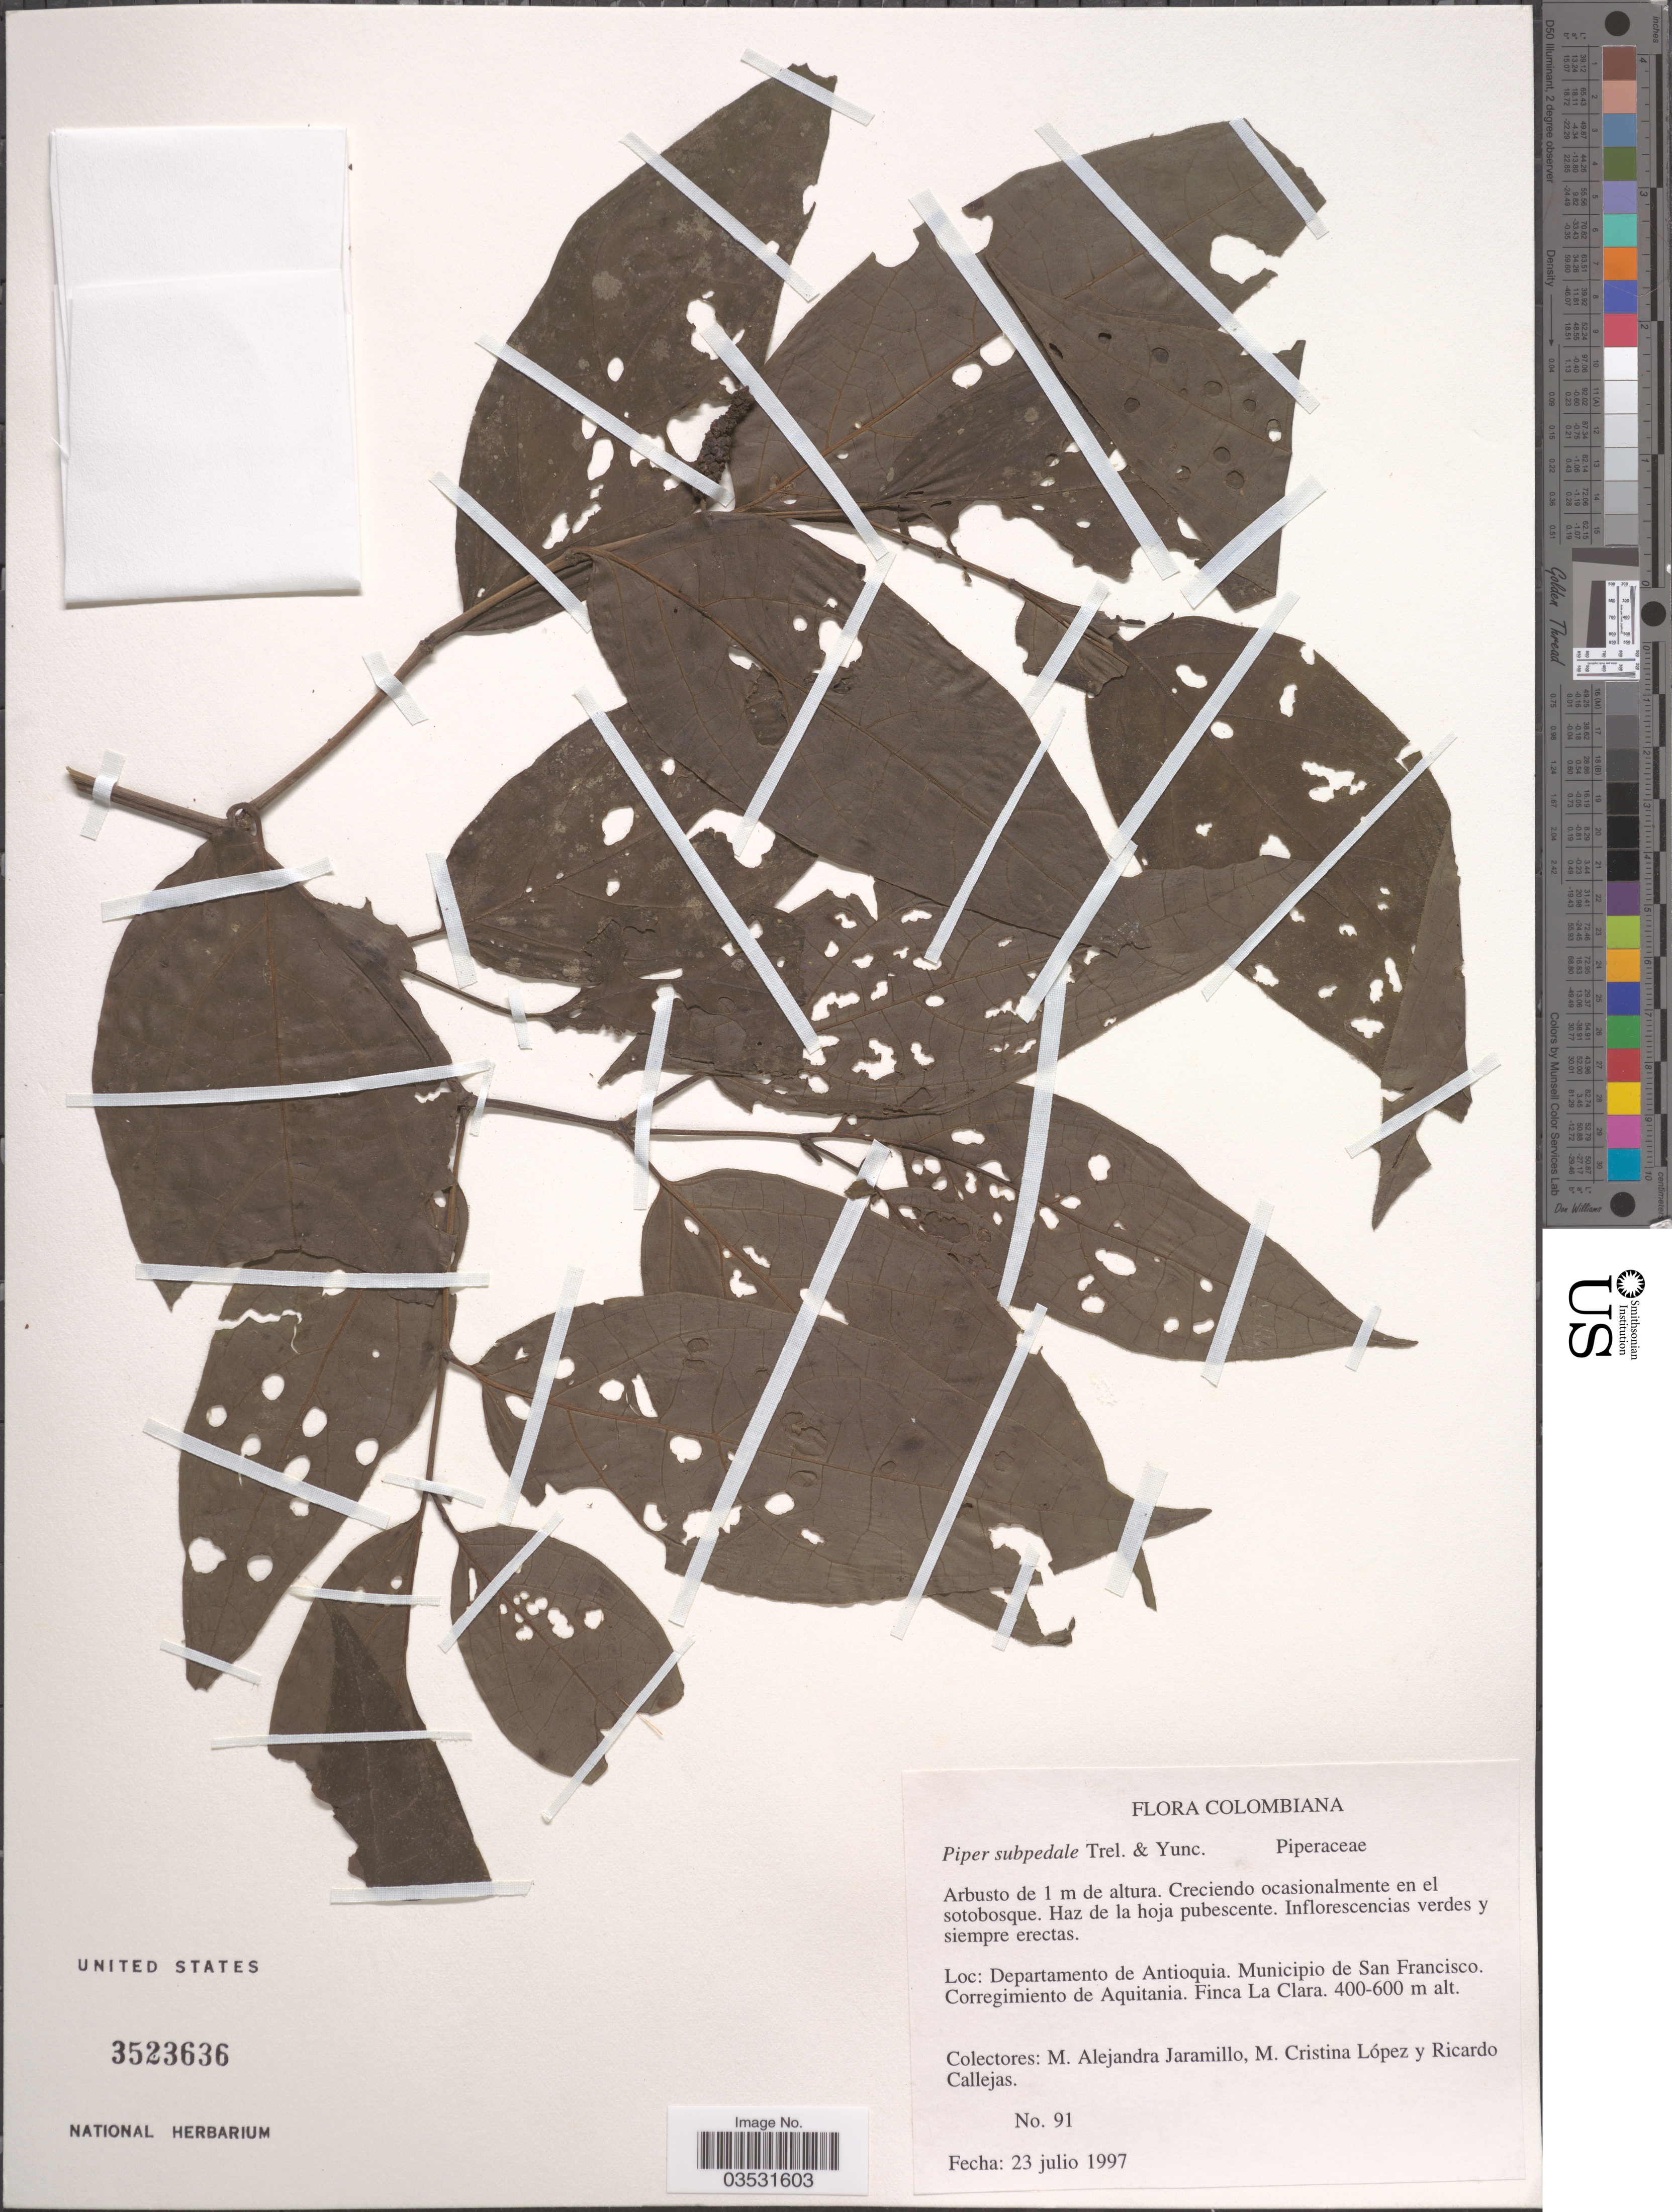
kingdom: Plantae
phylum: Tracheophyta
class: Magnoliopsida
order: Piperales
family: Piperaceae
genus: Piper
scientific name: Piper subpedale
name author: Trel. & Yunck.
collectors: M. A. Jaramillo, M. Lopez & R. Callejas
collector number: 91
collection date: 1997-07-23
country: Colombia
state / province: Antioquia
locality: Departamento de Antioquia. Municipio de San Francisco. Corregimiento de Aquitania. Finca La Clara.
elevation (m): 400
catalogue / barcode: US 3523636